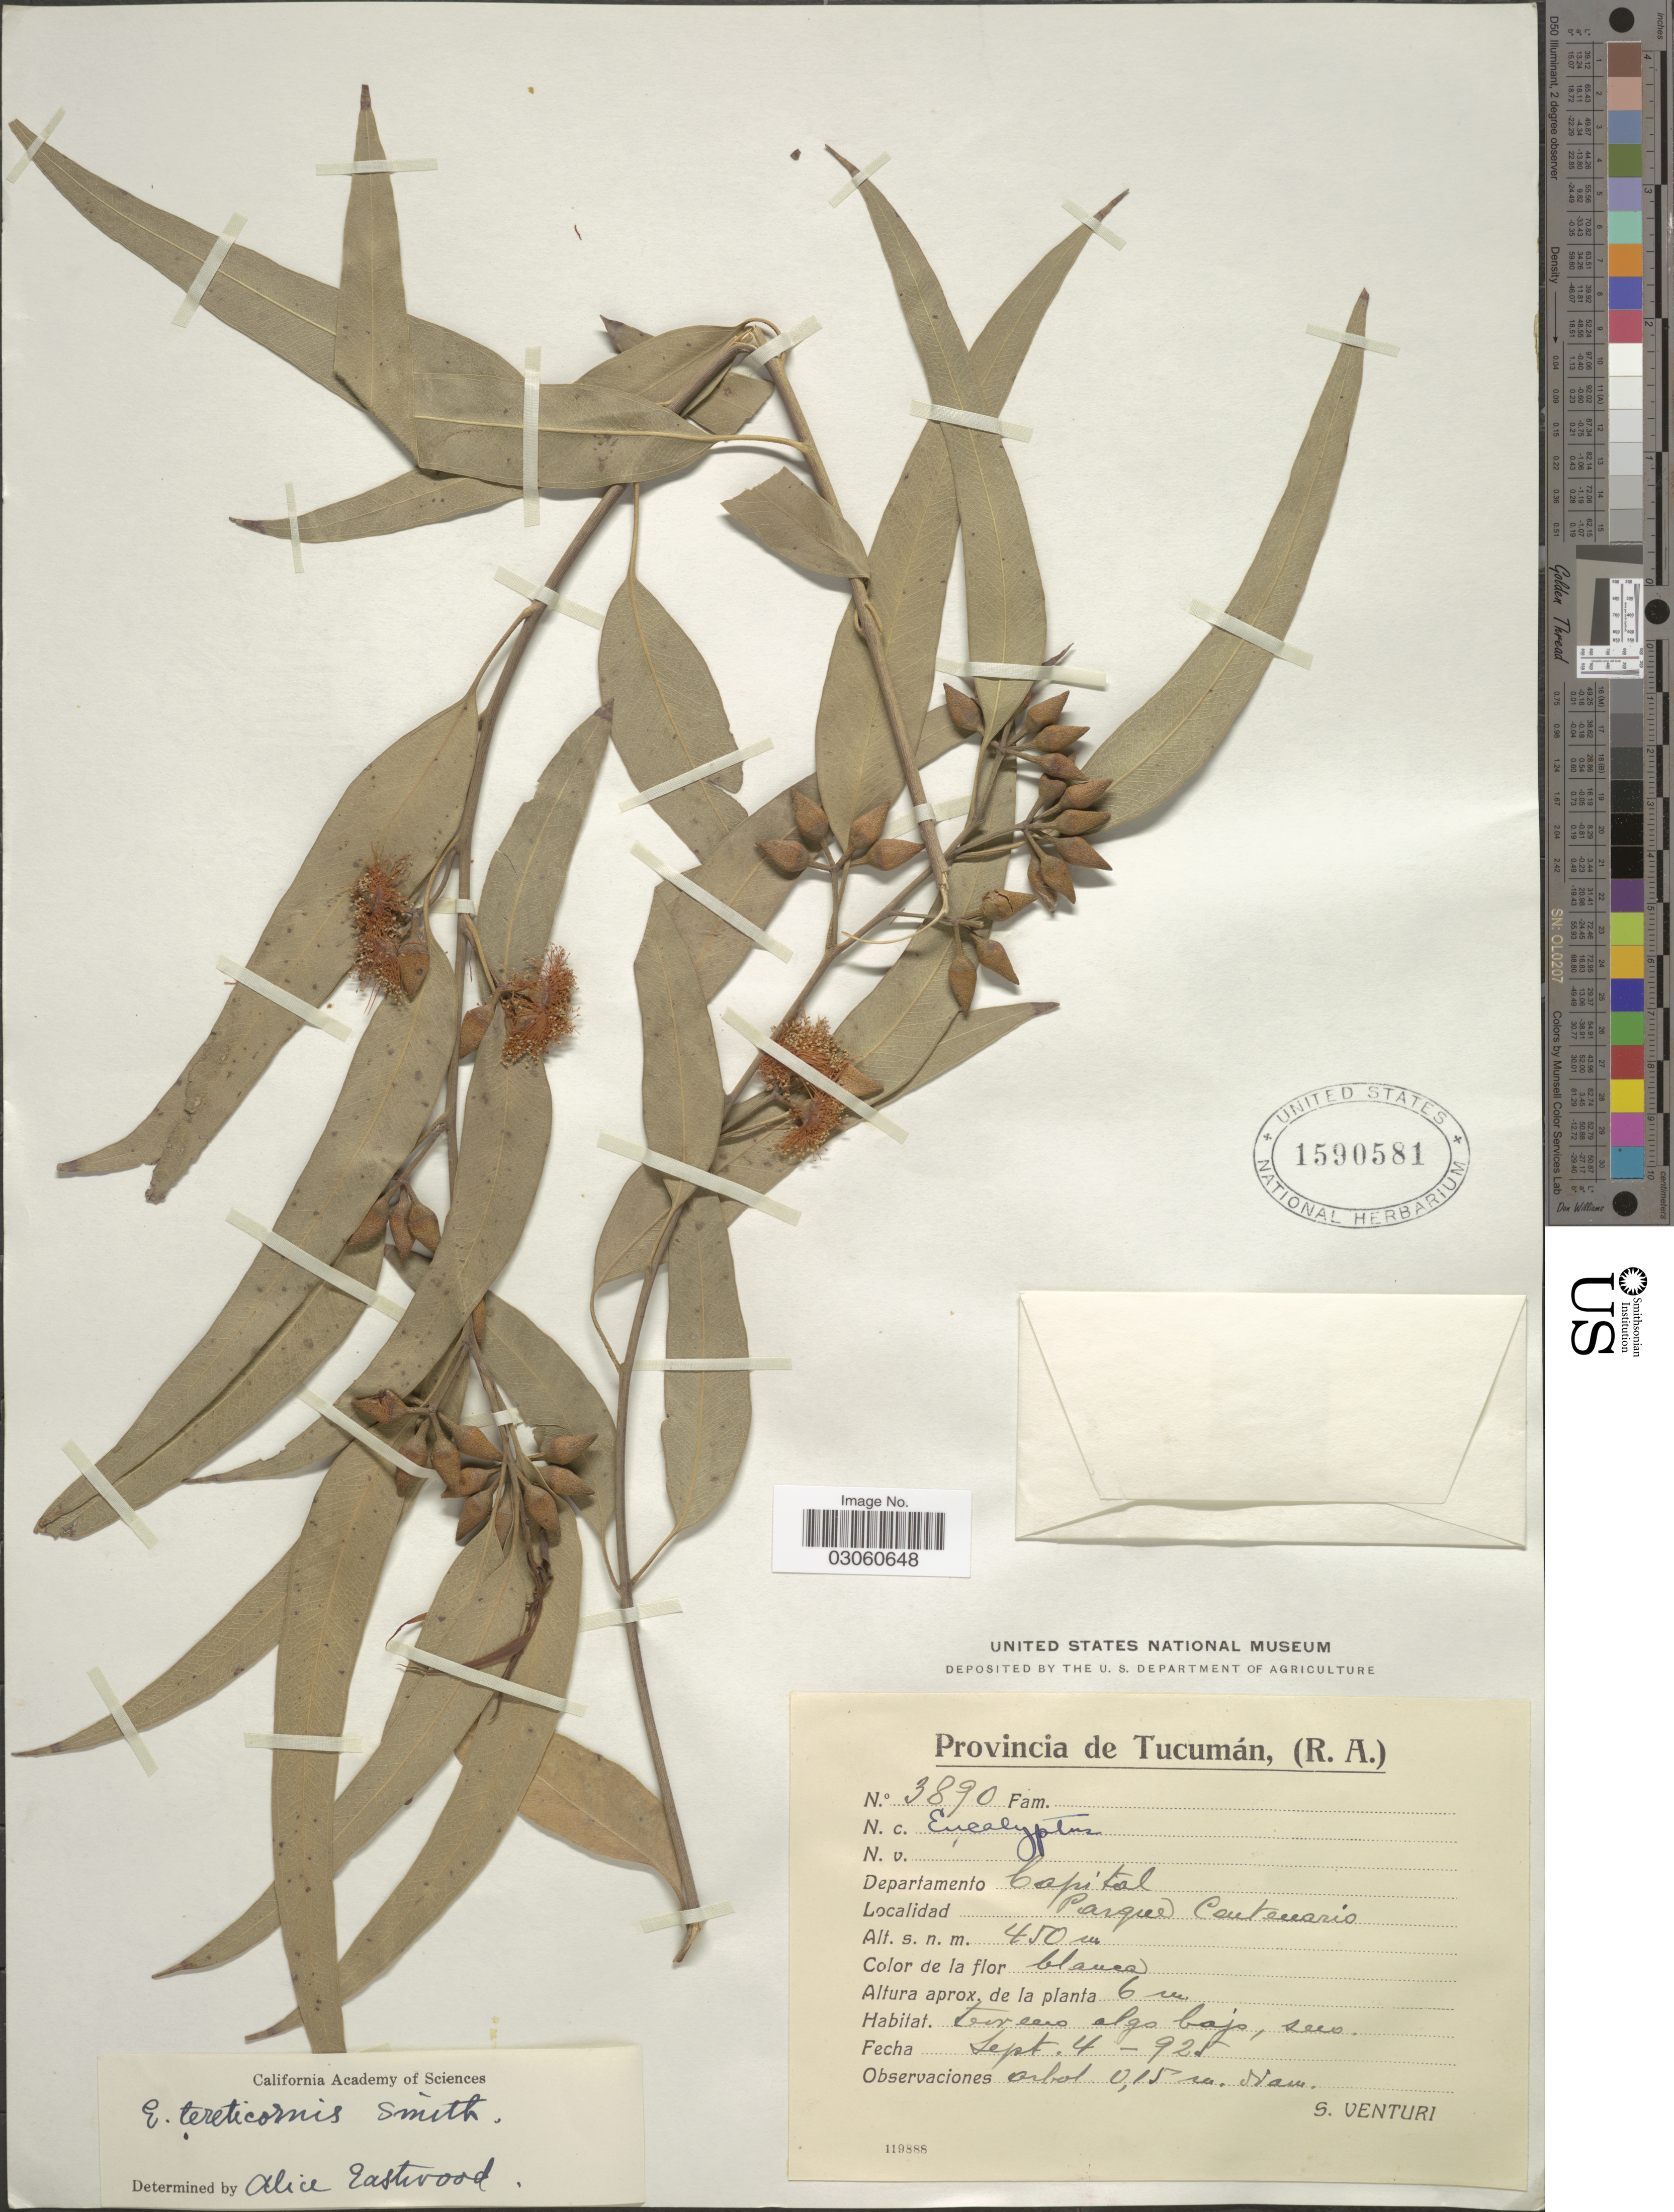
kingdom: Plantae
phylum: Tracheophyta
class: Magnoliopsida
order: Myrtales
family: Myrtaceae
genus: Eucalyptus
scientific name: Eucalyptus tereticornis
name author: Sm.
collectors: S. Venturi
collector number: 3890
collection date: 1925-09-04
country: Argentina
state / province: Tucuman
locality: Departamento Capital, Parque Centenario.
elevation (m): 450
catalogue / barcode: US 1590581